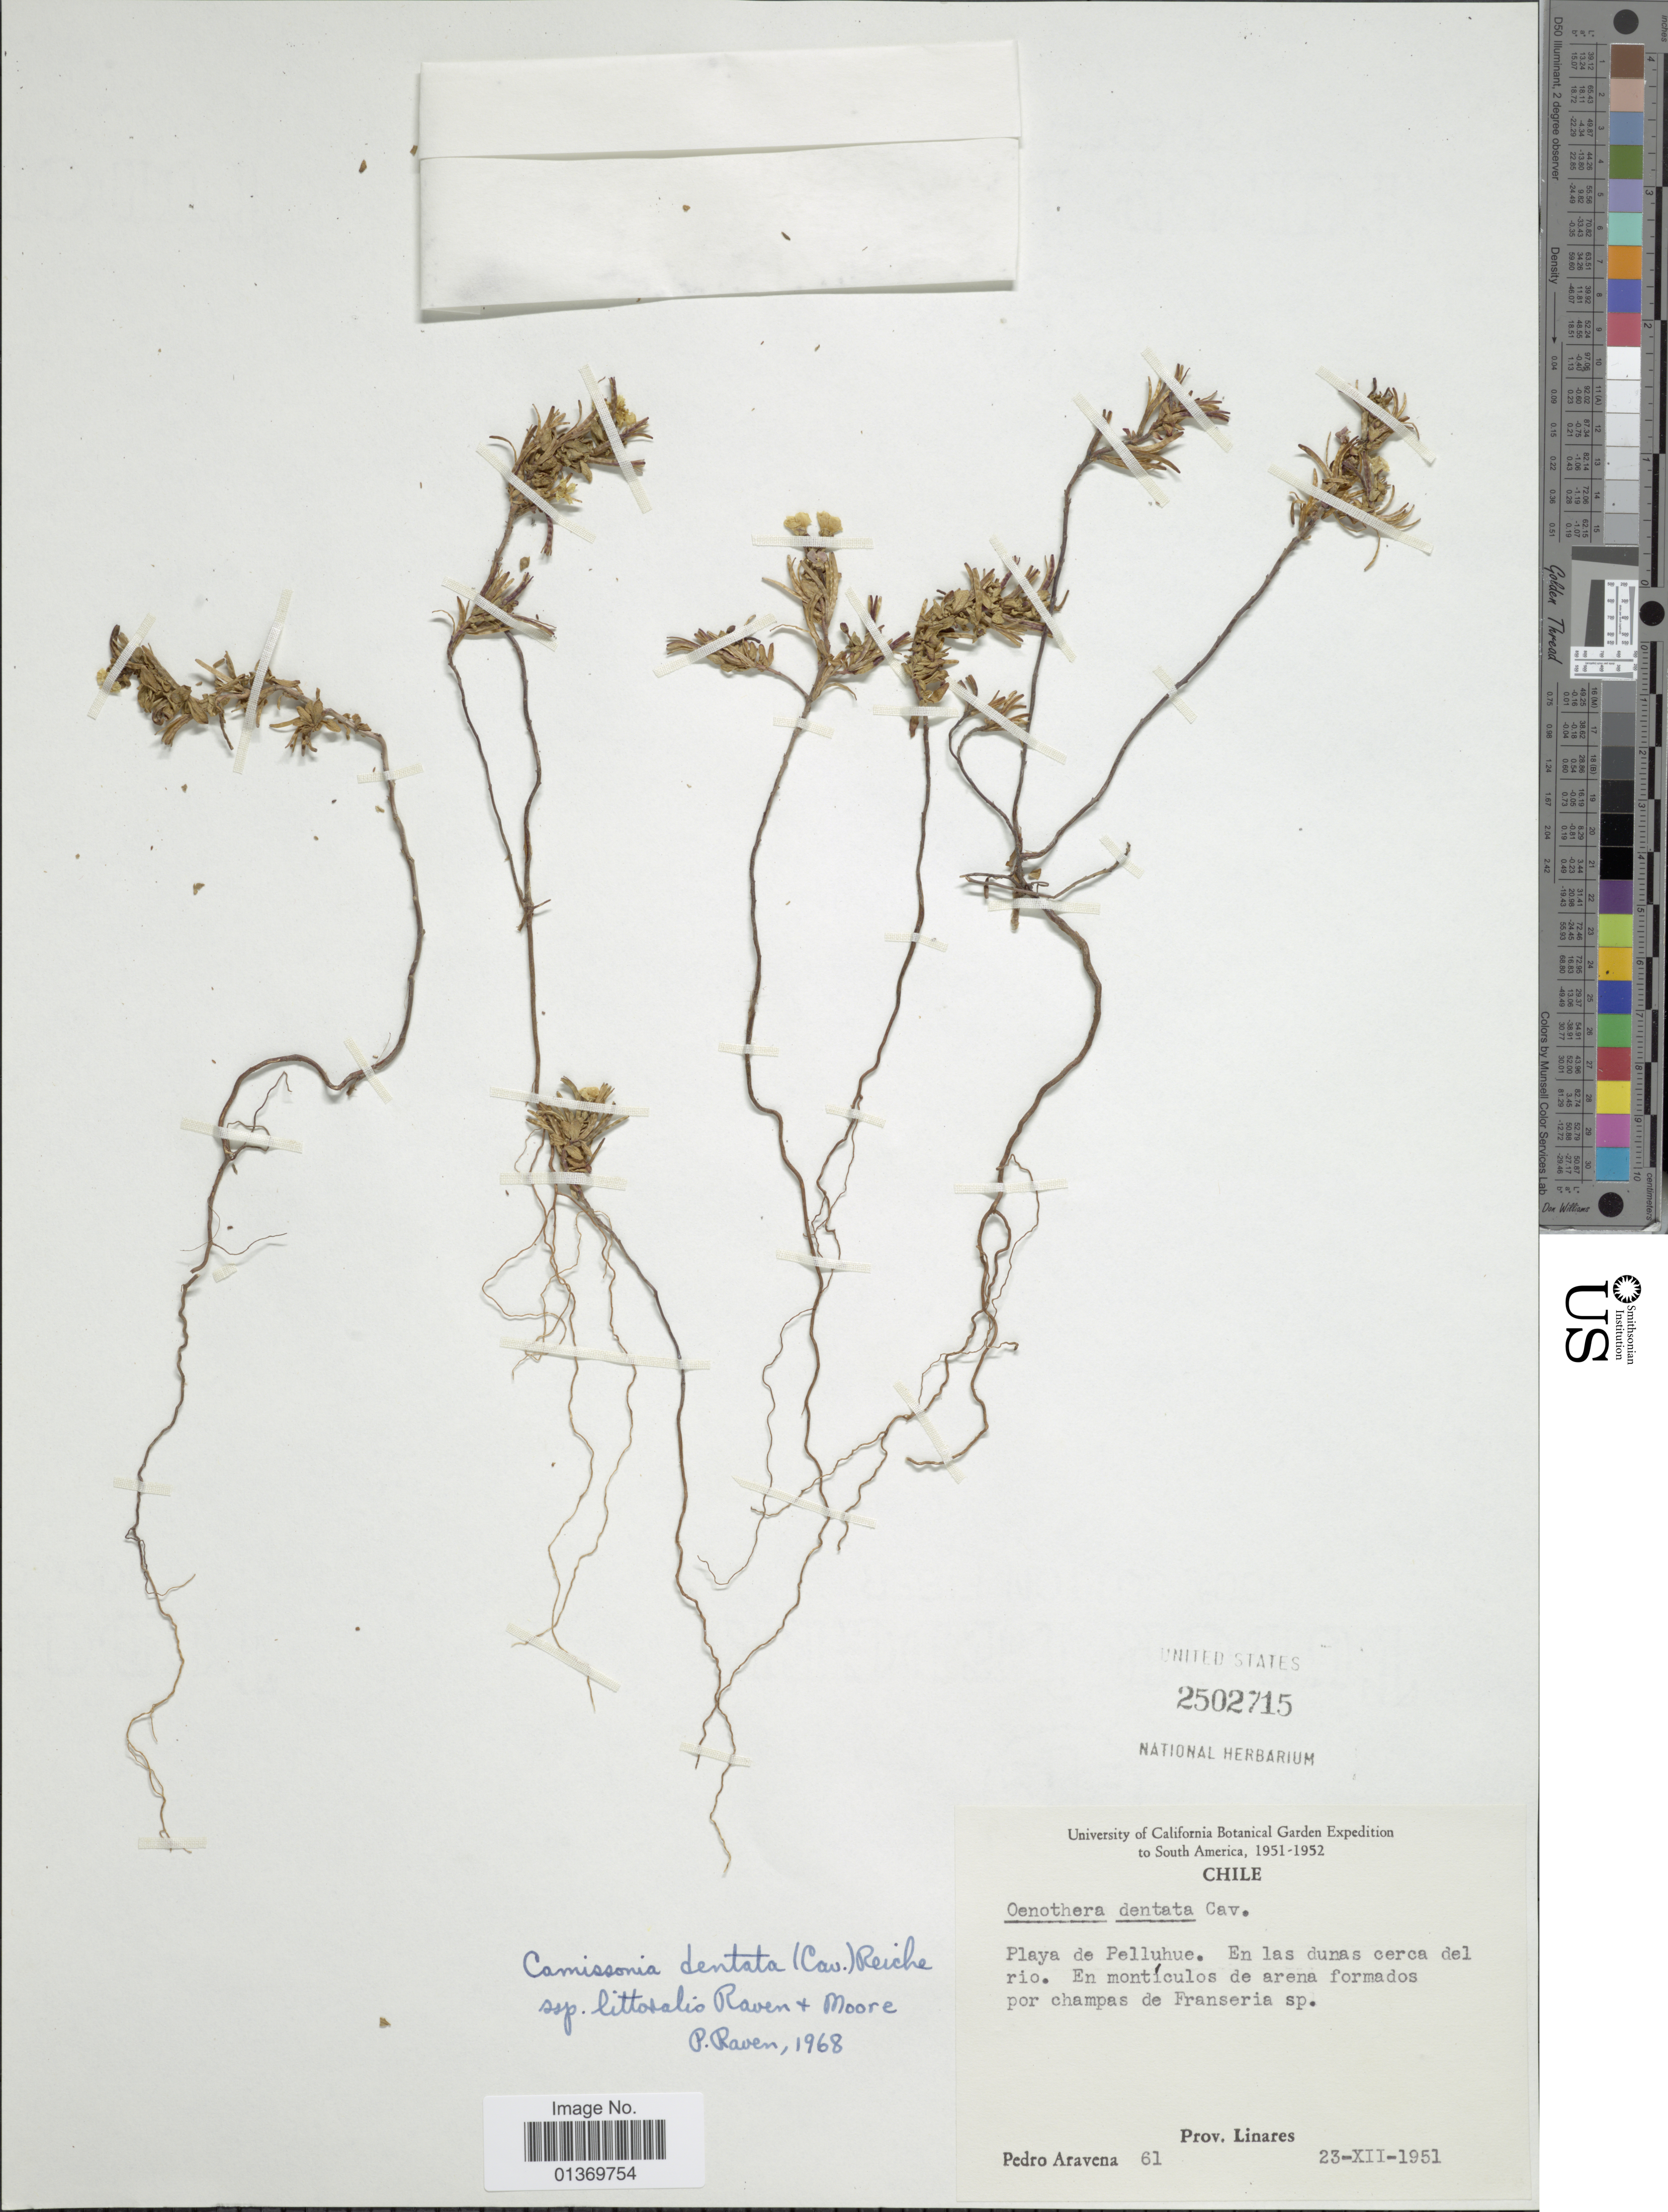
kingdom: Plantae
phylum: Tracheophyta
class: Magnoliopsida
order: Myrtales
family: Onagraceae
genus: Camissonia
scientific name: Camissonia dentata subsp. littoralis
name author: P.H. Raven & D.M. Moore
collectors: P. Aravena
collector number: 61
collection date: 1951-12-23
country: Chile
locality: Playa de Pelluhue. En las dunas cerca del rio, Prov. Linares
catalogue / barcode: US 2502715